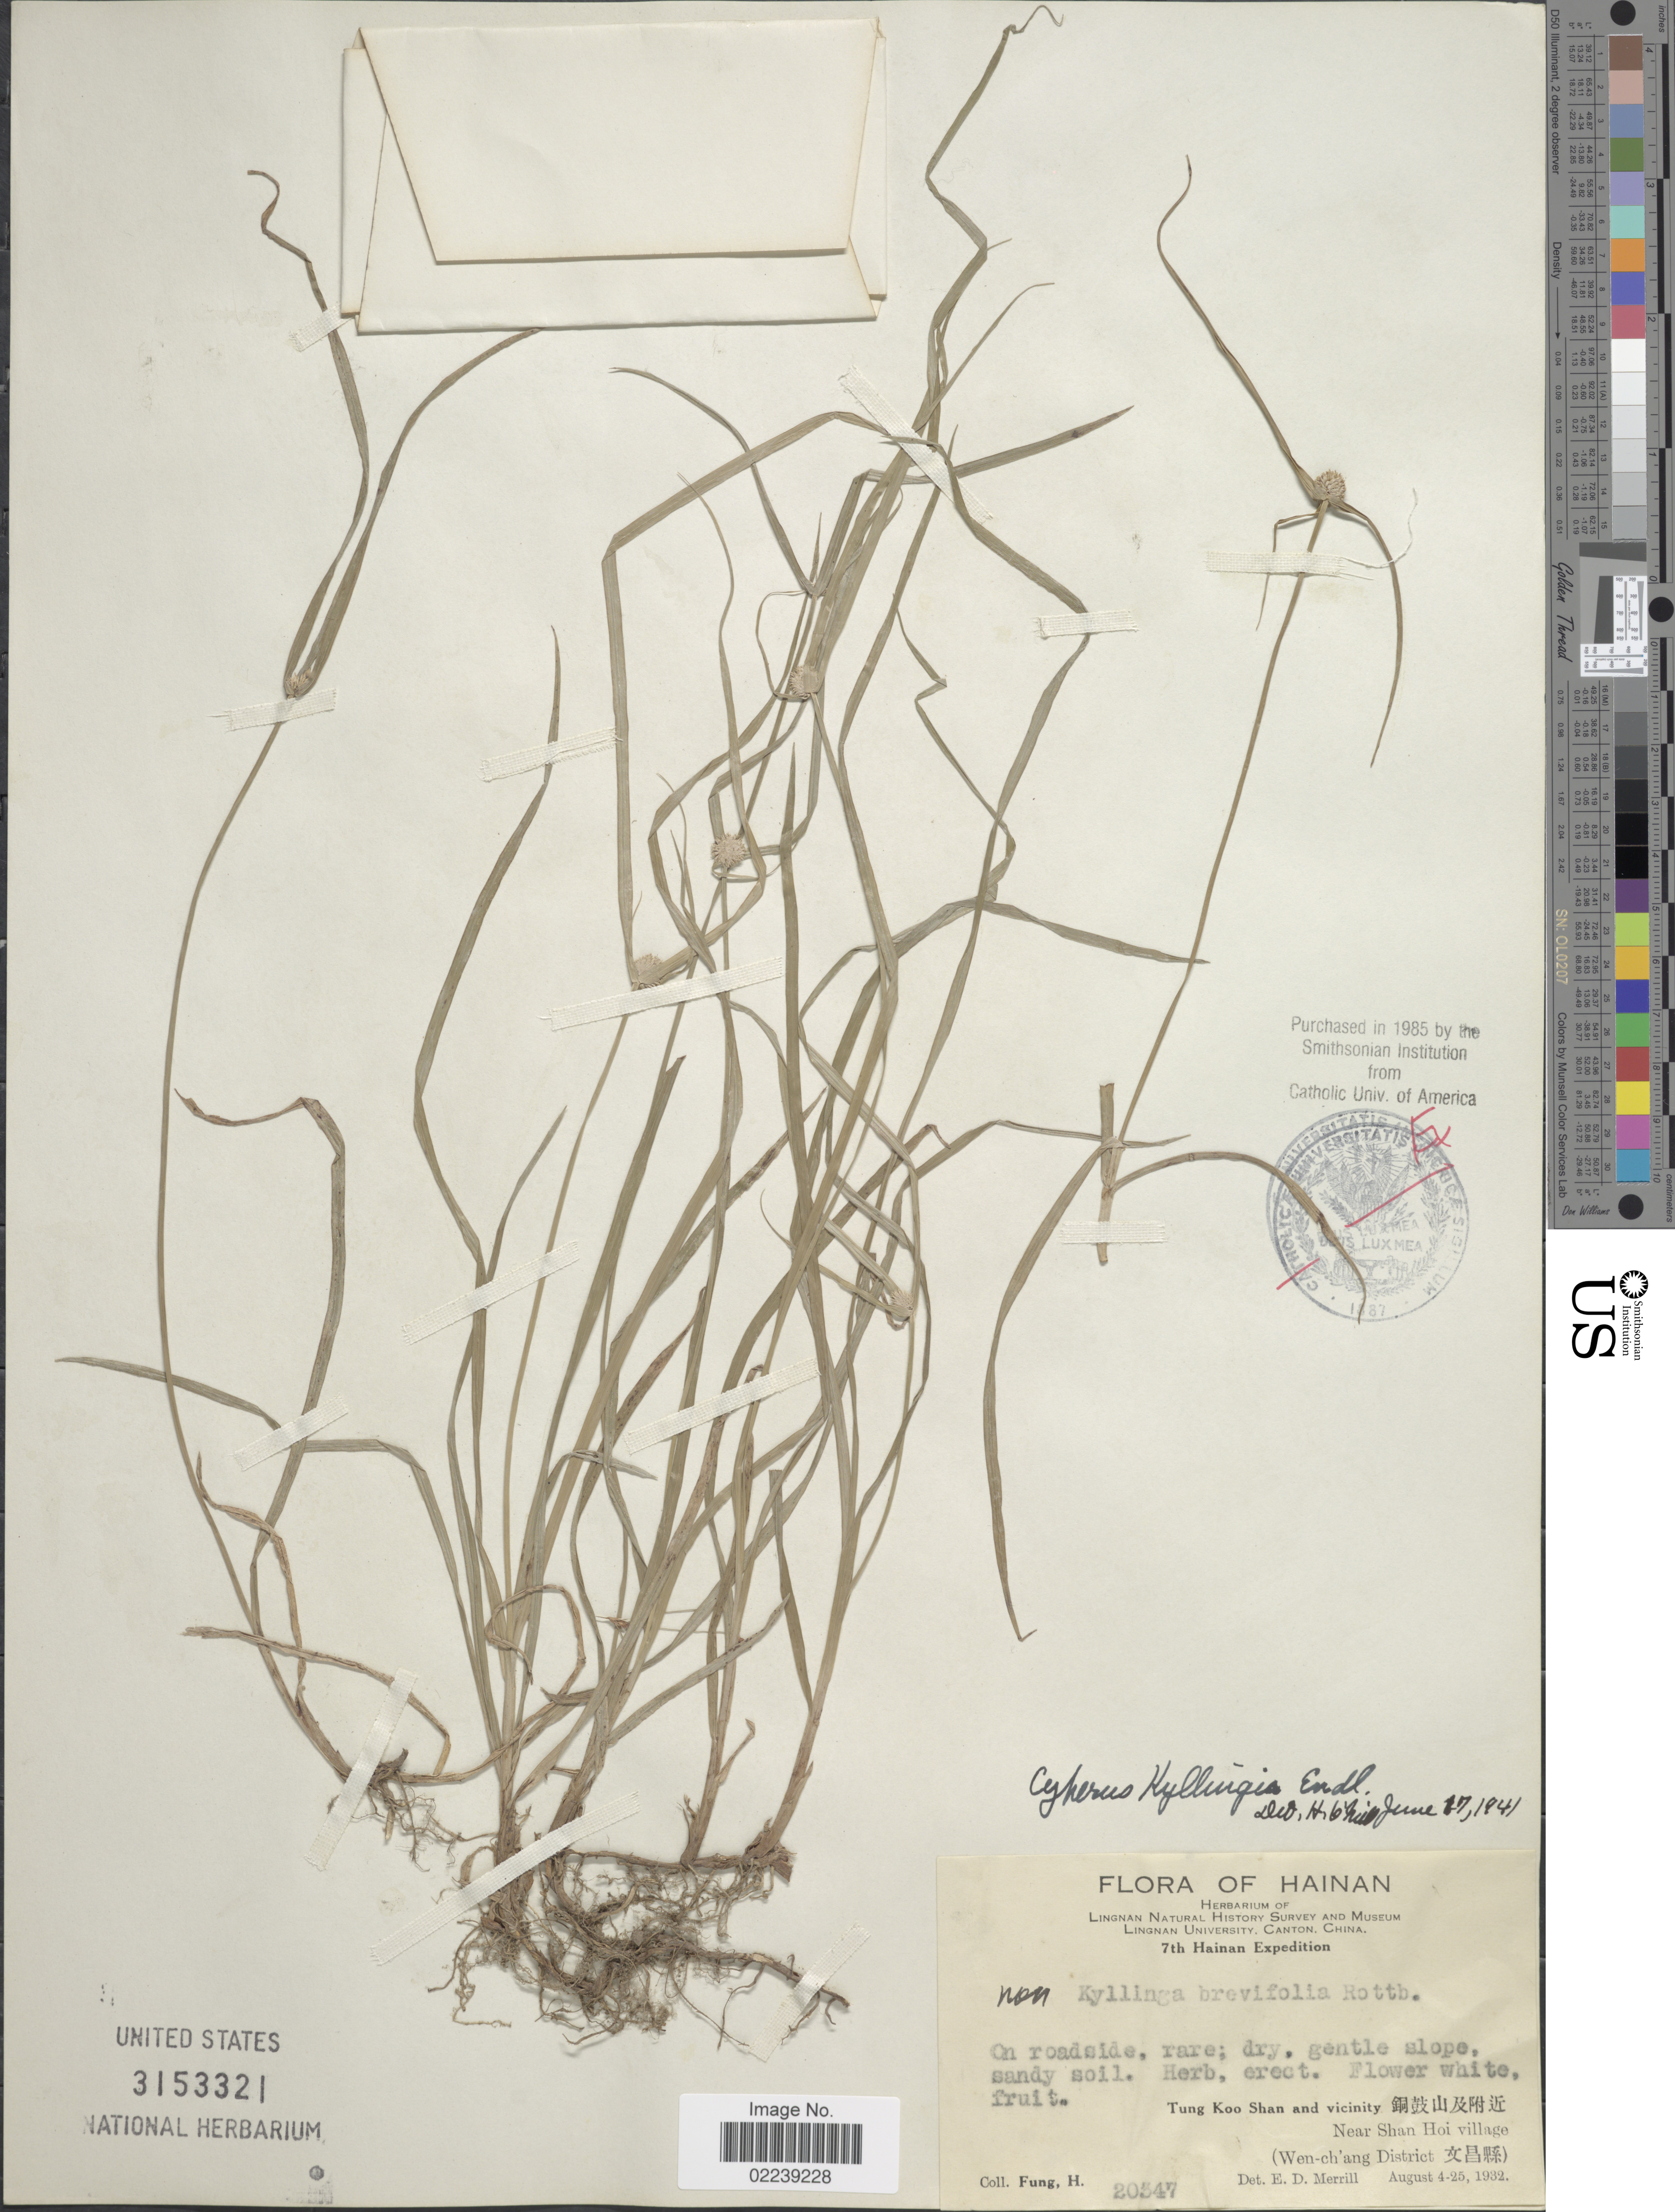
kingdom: Plantae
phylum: Tracheophyta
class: Liliopsida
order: Poales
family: Cyperaceae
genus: Cyperus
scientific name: Cyperus mindorensis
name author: (Steud.) Huygh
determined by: Strong, M. T., (US), Smithsonian Institution - National Museum of Natural History (UNITED STATES)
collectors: H. Fung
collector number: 20547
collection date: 1932-08-04/1932-08-25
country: China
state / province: Hainan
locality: TungKoo Shan and Vicinity, Near Shan Hoi village, ( Wen-ch'ang District), Hainan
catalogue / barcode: US 3153321